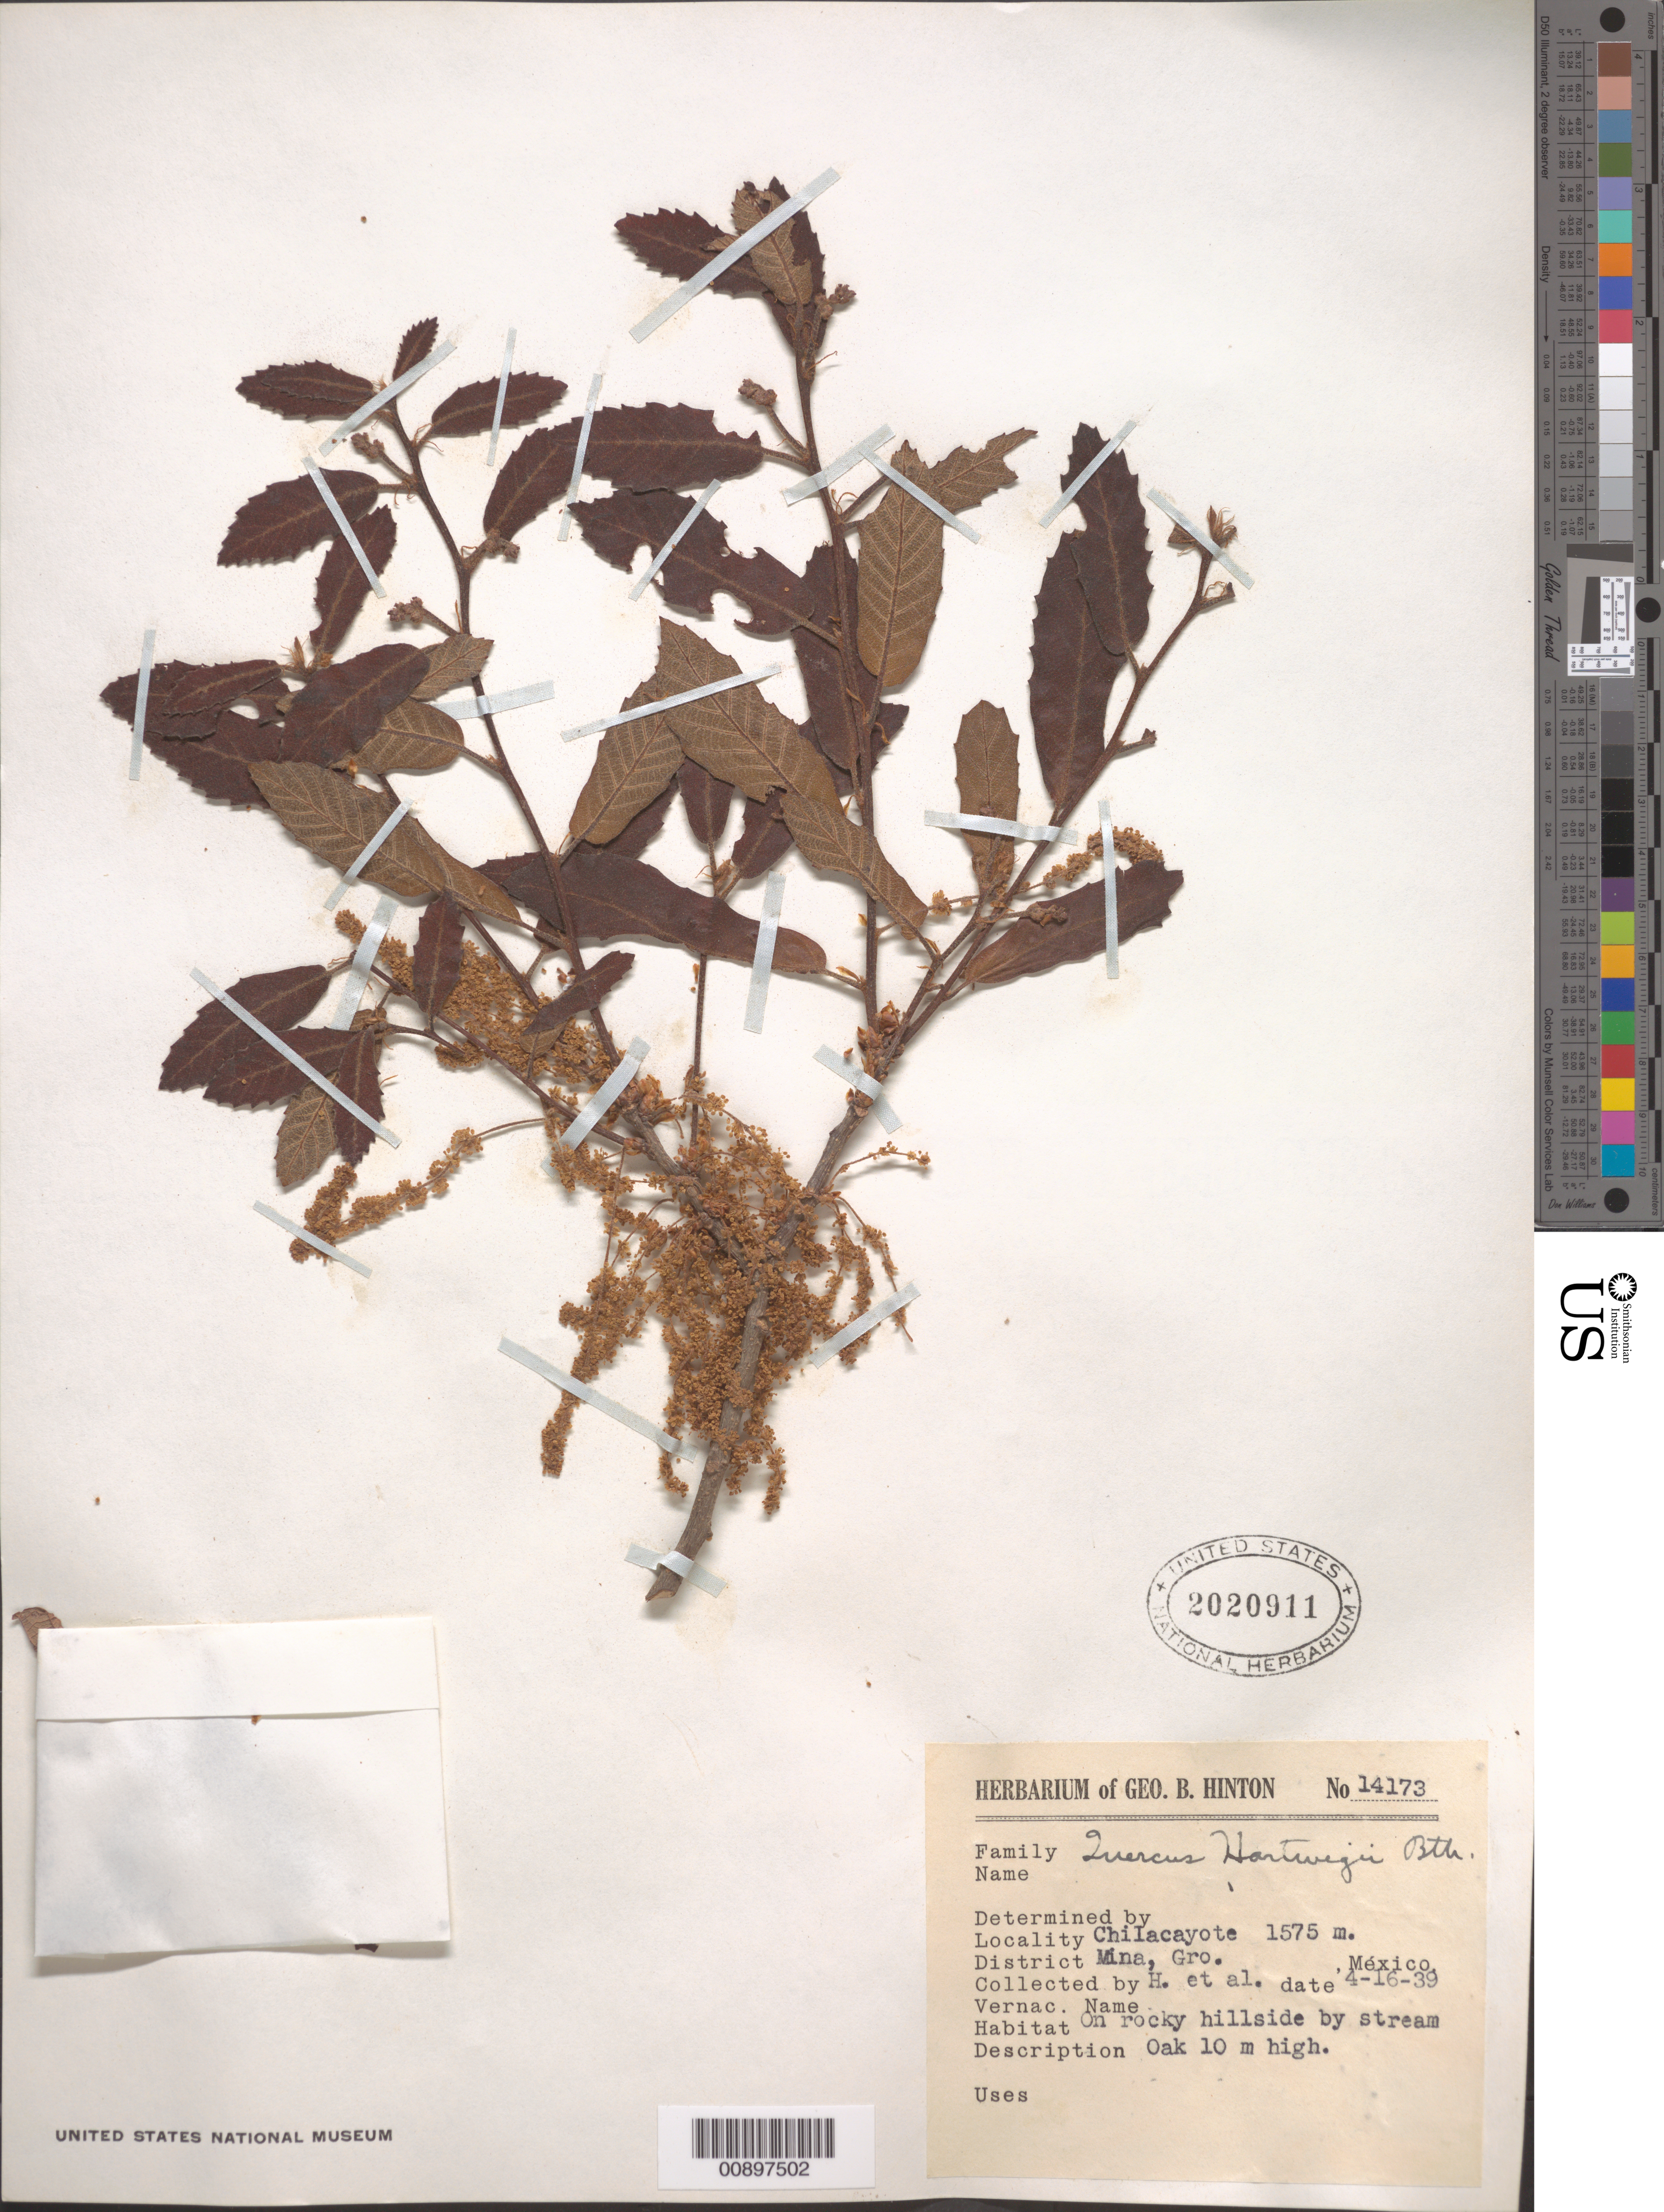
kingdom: Plantae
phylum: Tracheophyta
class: Magnoliopsida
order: Fagales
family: Fagaceae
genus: Quercus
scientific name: Quercus hartwegii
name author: Benth.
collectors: G. B. Hinton & et al.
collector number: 14173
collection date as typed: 16 Apr 1939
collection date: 1939-04-16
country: Mexico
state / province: Guerrero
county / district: Mina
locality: Chilacayote, District Mina, Guerrero.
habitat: On rocky hillside by stream.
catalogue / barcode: US 2020911